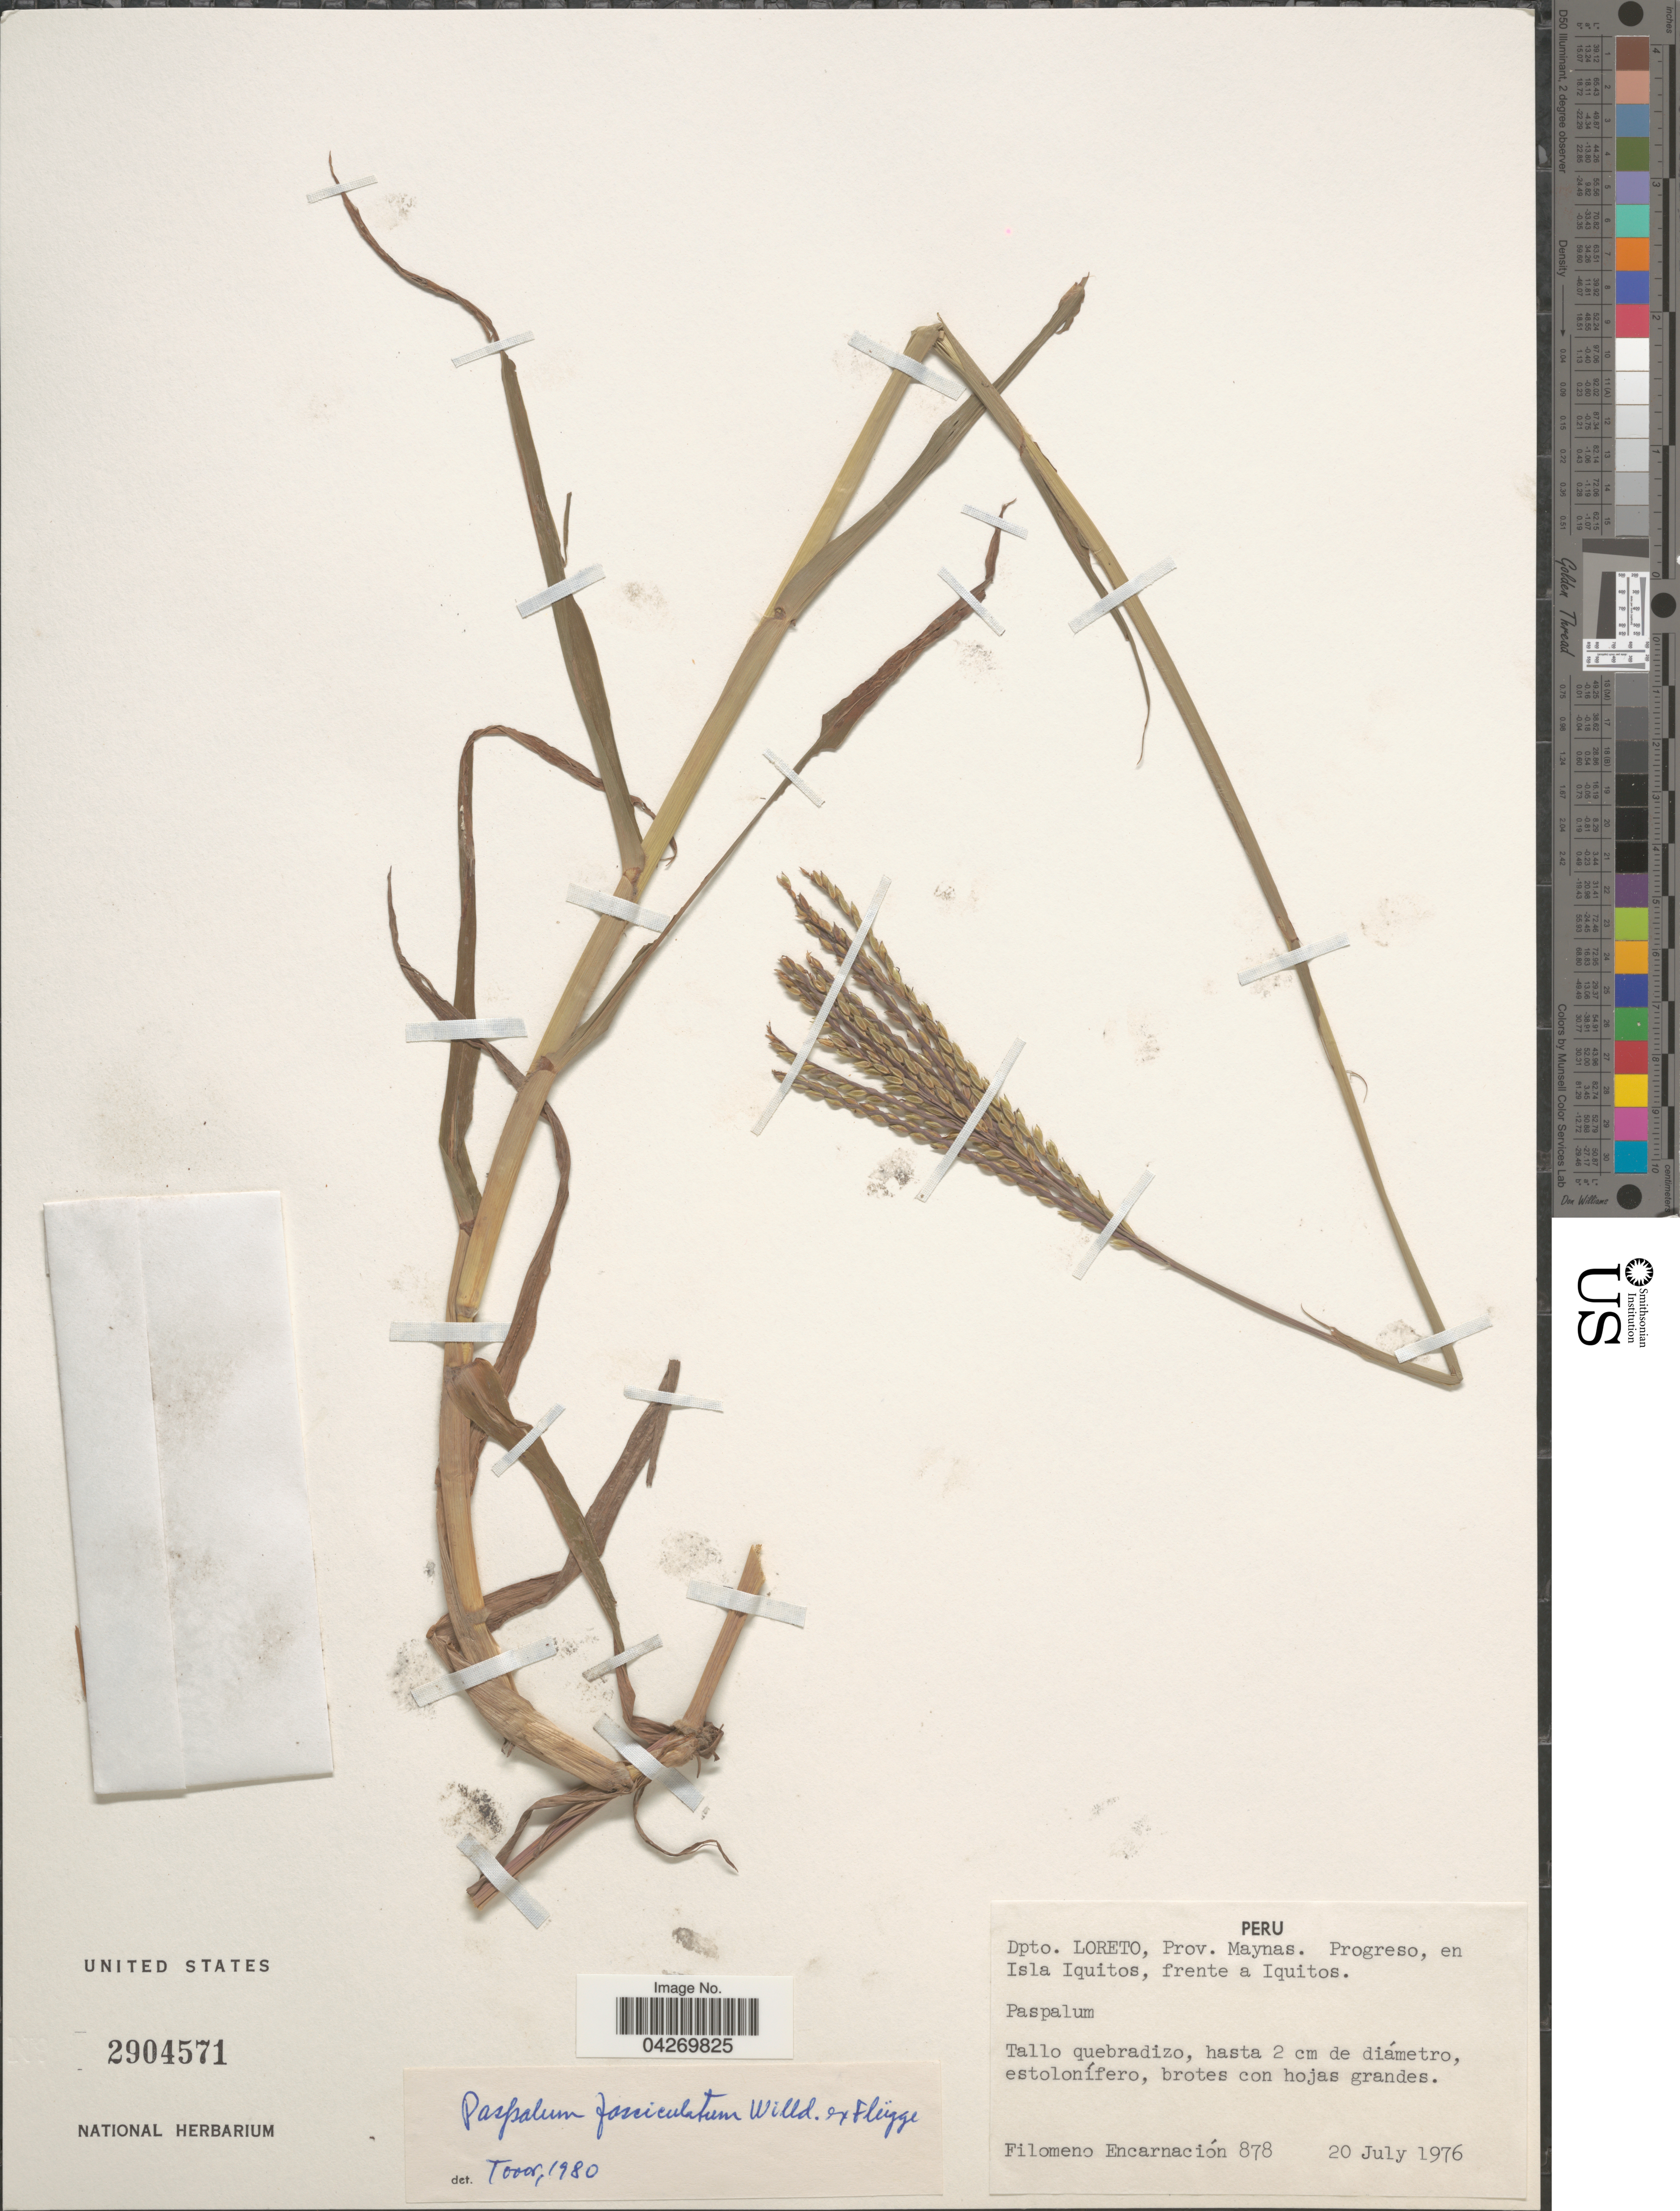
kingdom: Plantae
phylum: Tracheophyta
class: Liliopsida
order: Poales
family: Poaceae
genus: Paspalum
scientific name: Paspalum falcatum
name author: Nees ex Steud.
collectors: F. Encarnación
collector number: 878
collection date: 1976-07-20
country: Peru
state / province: Loreto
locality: Dpto. Loreto, Prov. Maynas. Progreso, en Isla Iquitos, frente a Iquitos.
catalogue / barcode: US 2904571